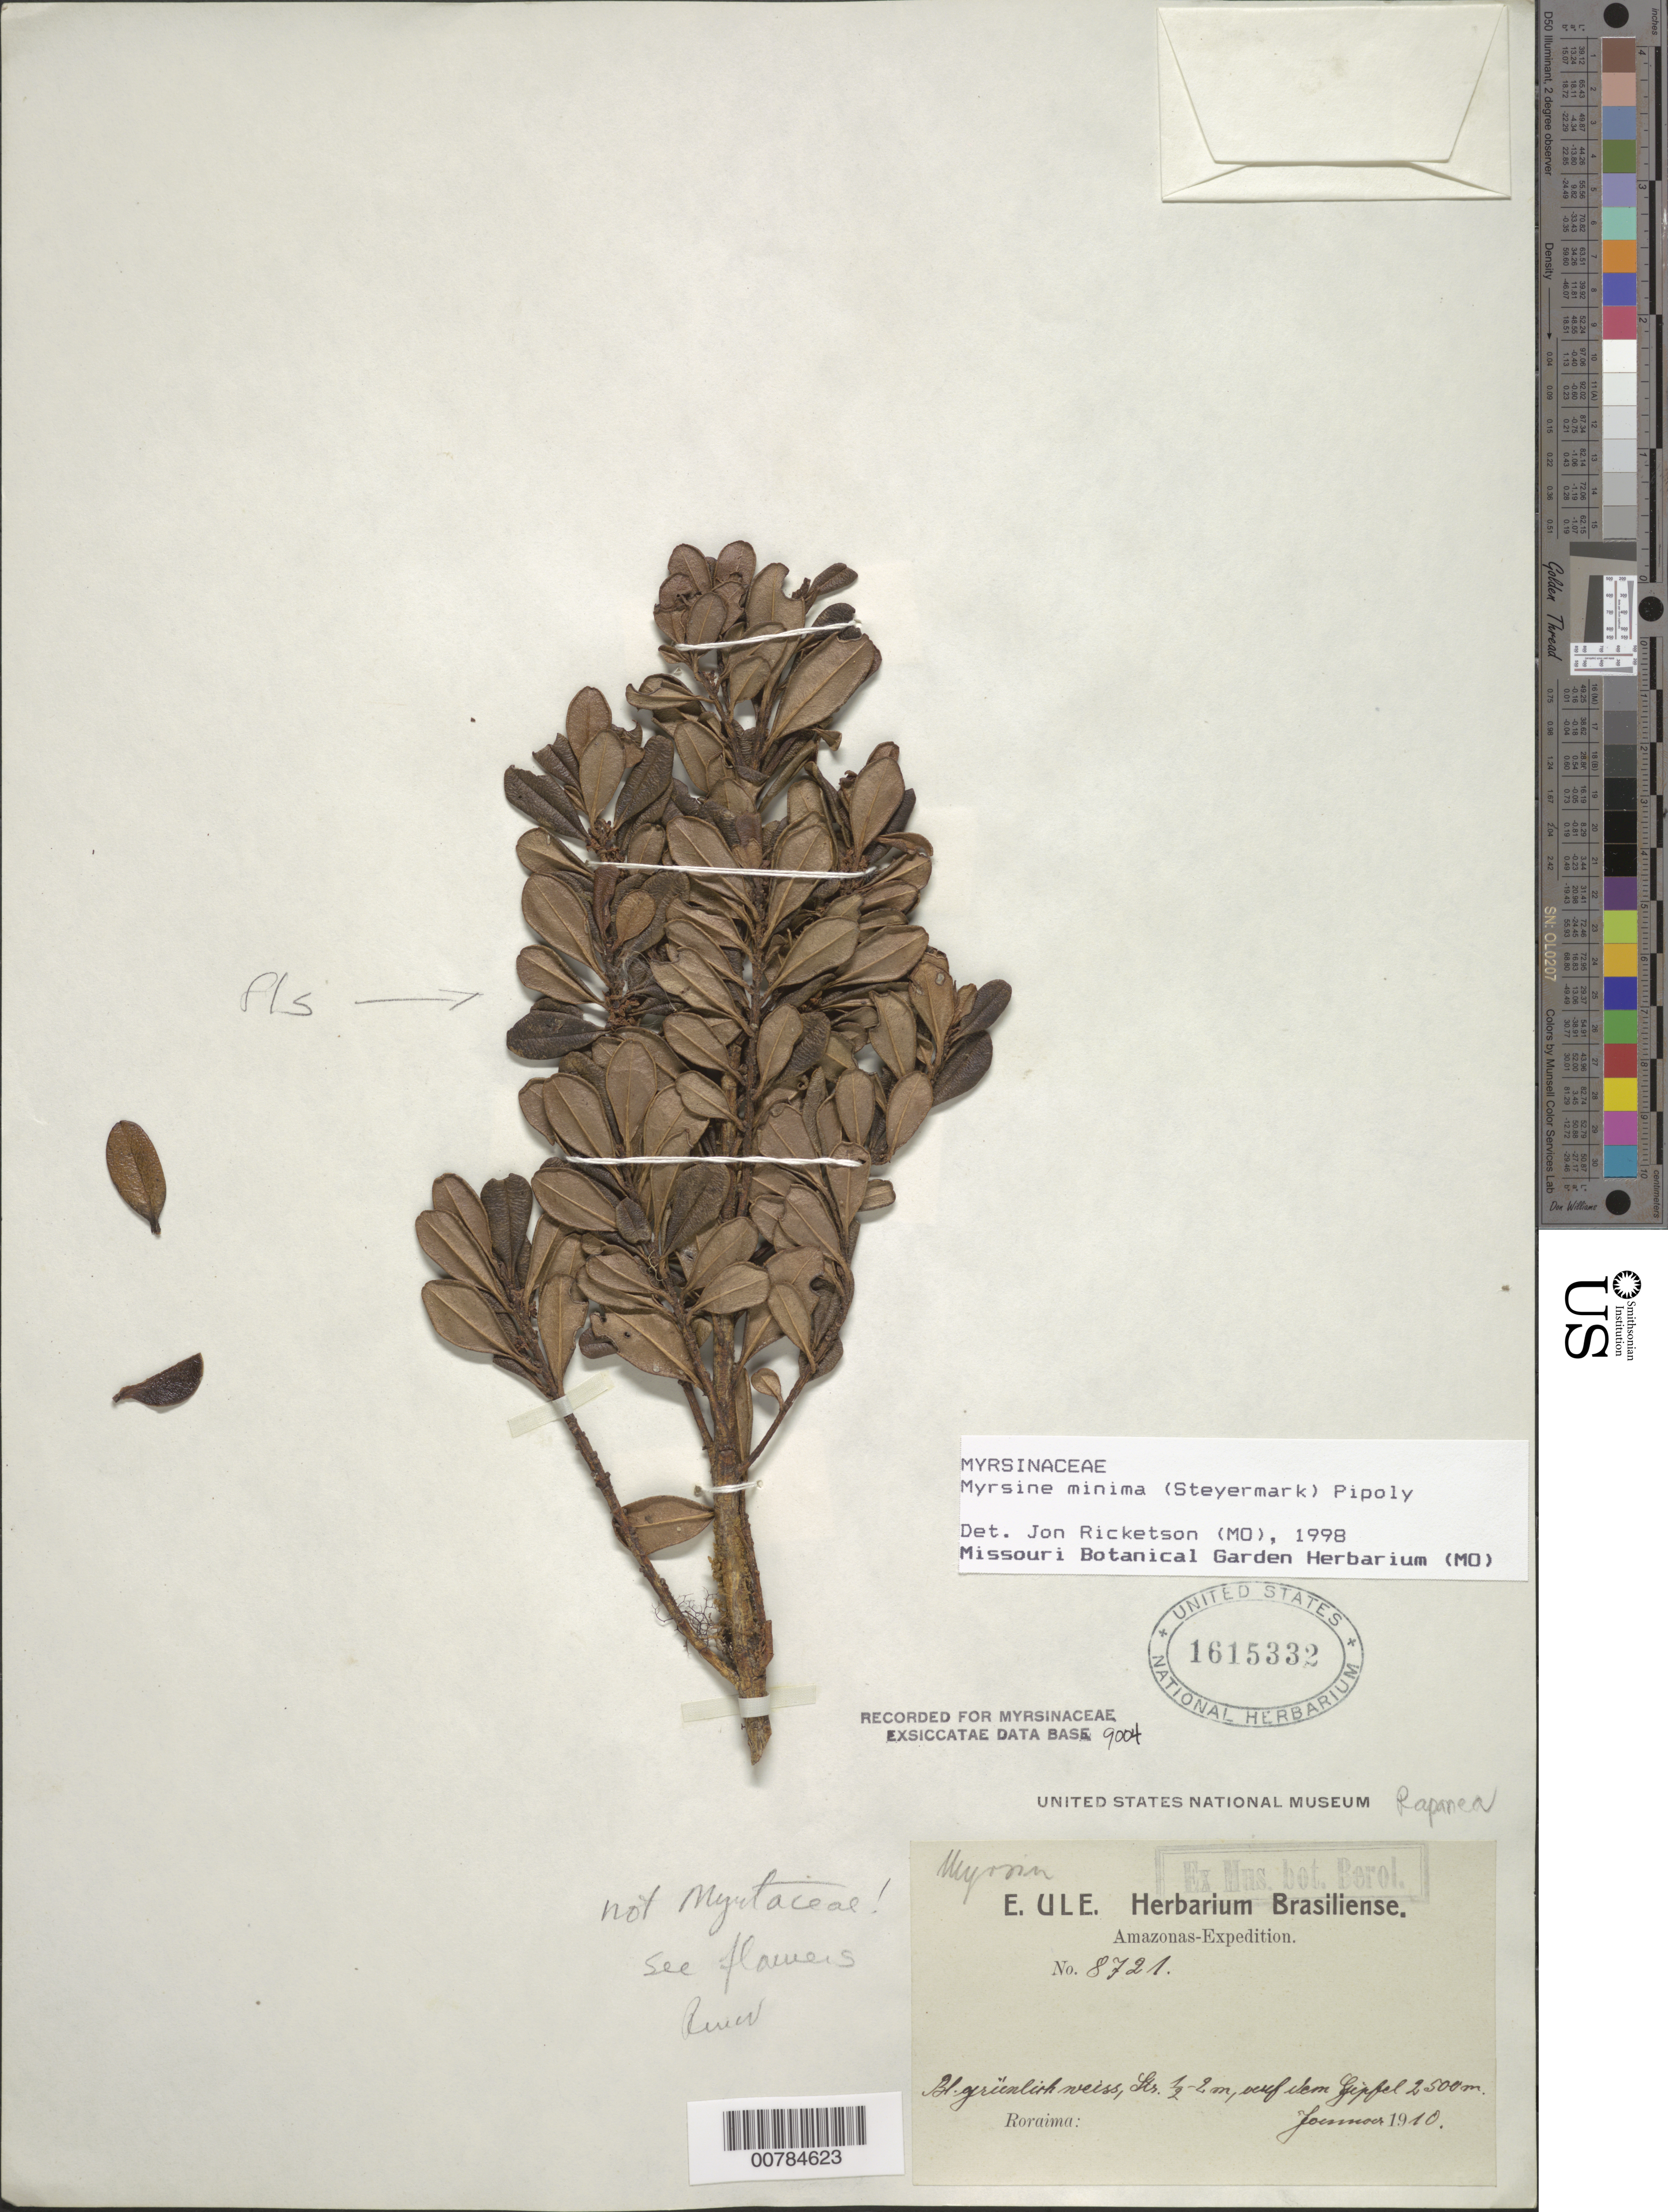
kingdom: Plantae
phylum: Tracheophyta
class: Magnoliopsida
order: Ericales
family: Primulaceae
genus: Myrsine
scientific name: Myrsine minima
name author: (Steyerm.) Pipoly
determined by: Ricketson, --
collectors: E. H. Ule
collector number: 8721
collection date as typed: Jan-10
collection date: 1910-01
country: Venezuela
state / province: Bolívar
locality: Mt. Roraima, summit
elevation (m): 2500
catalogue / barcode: US 1615332